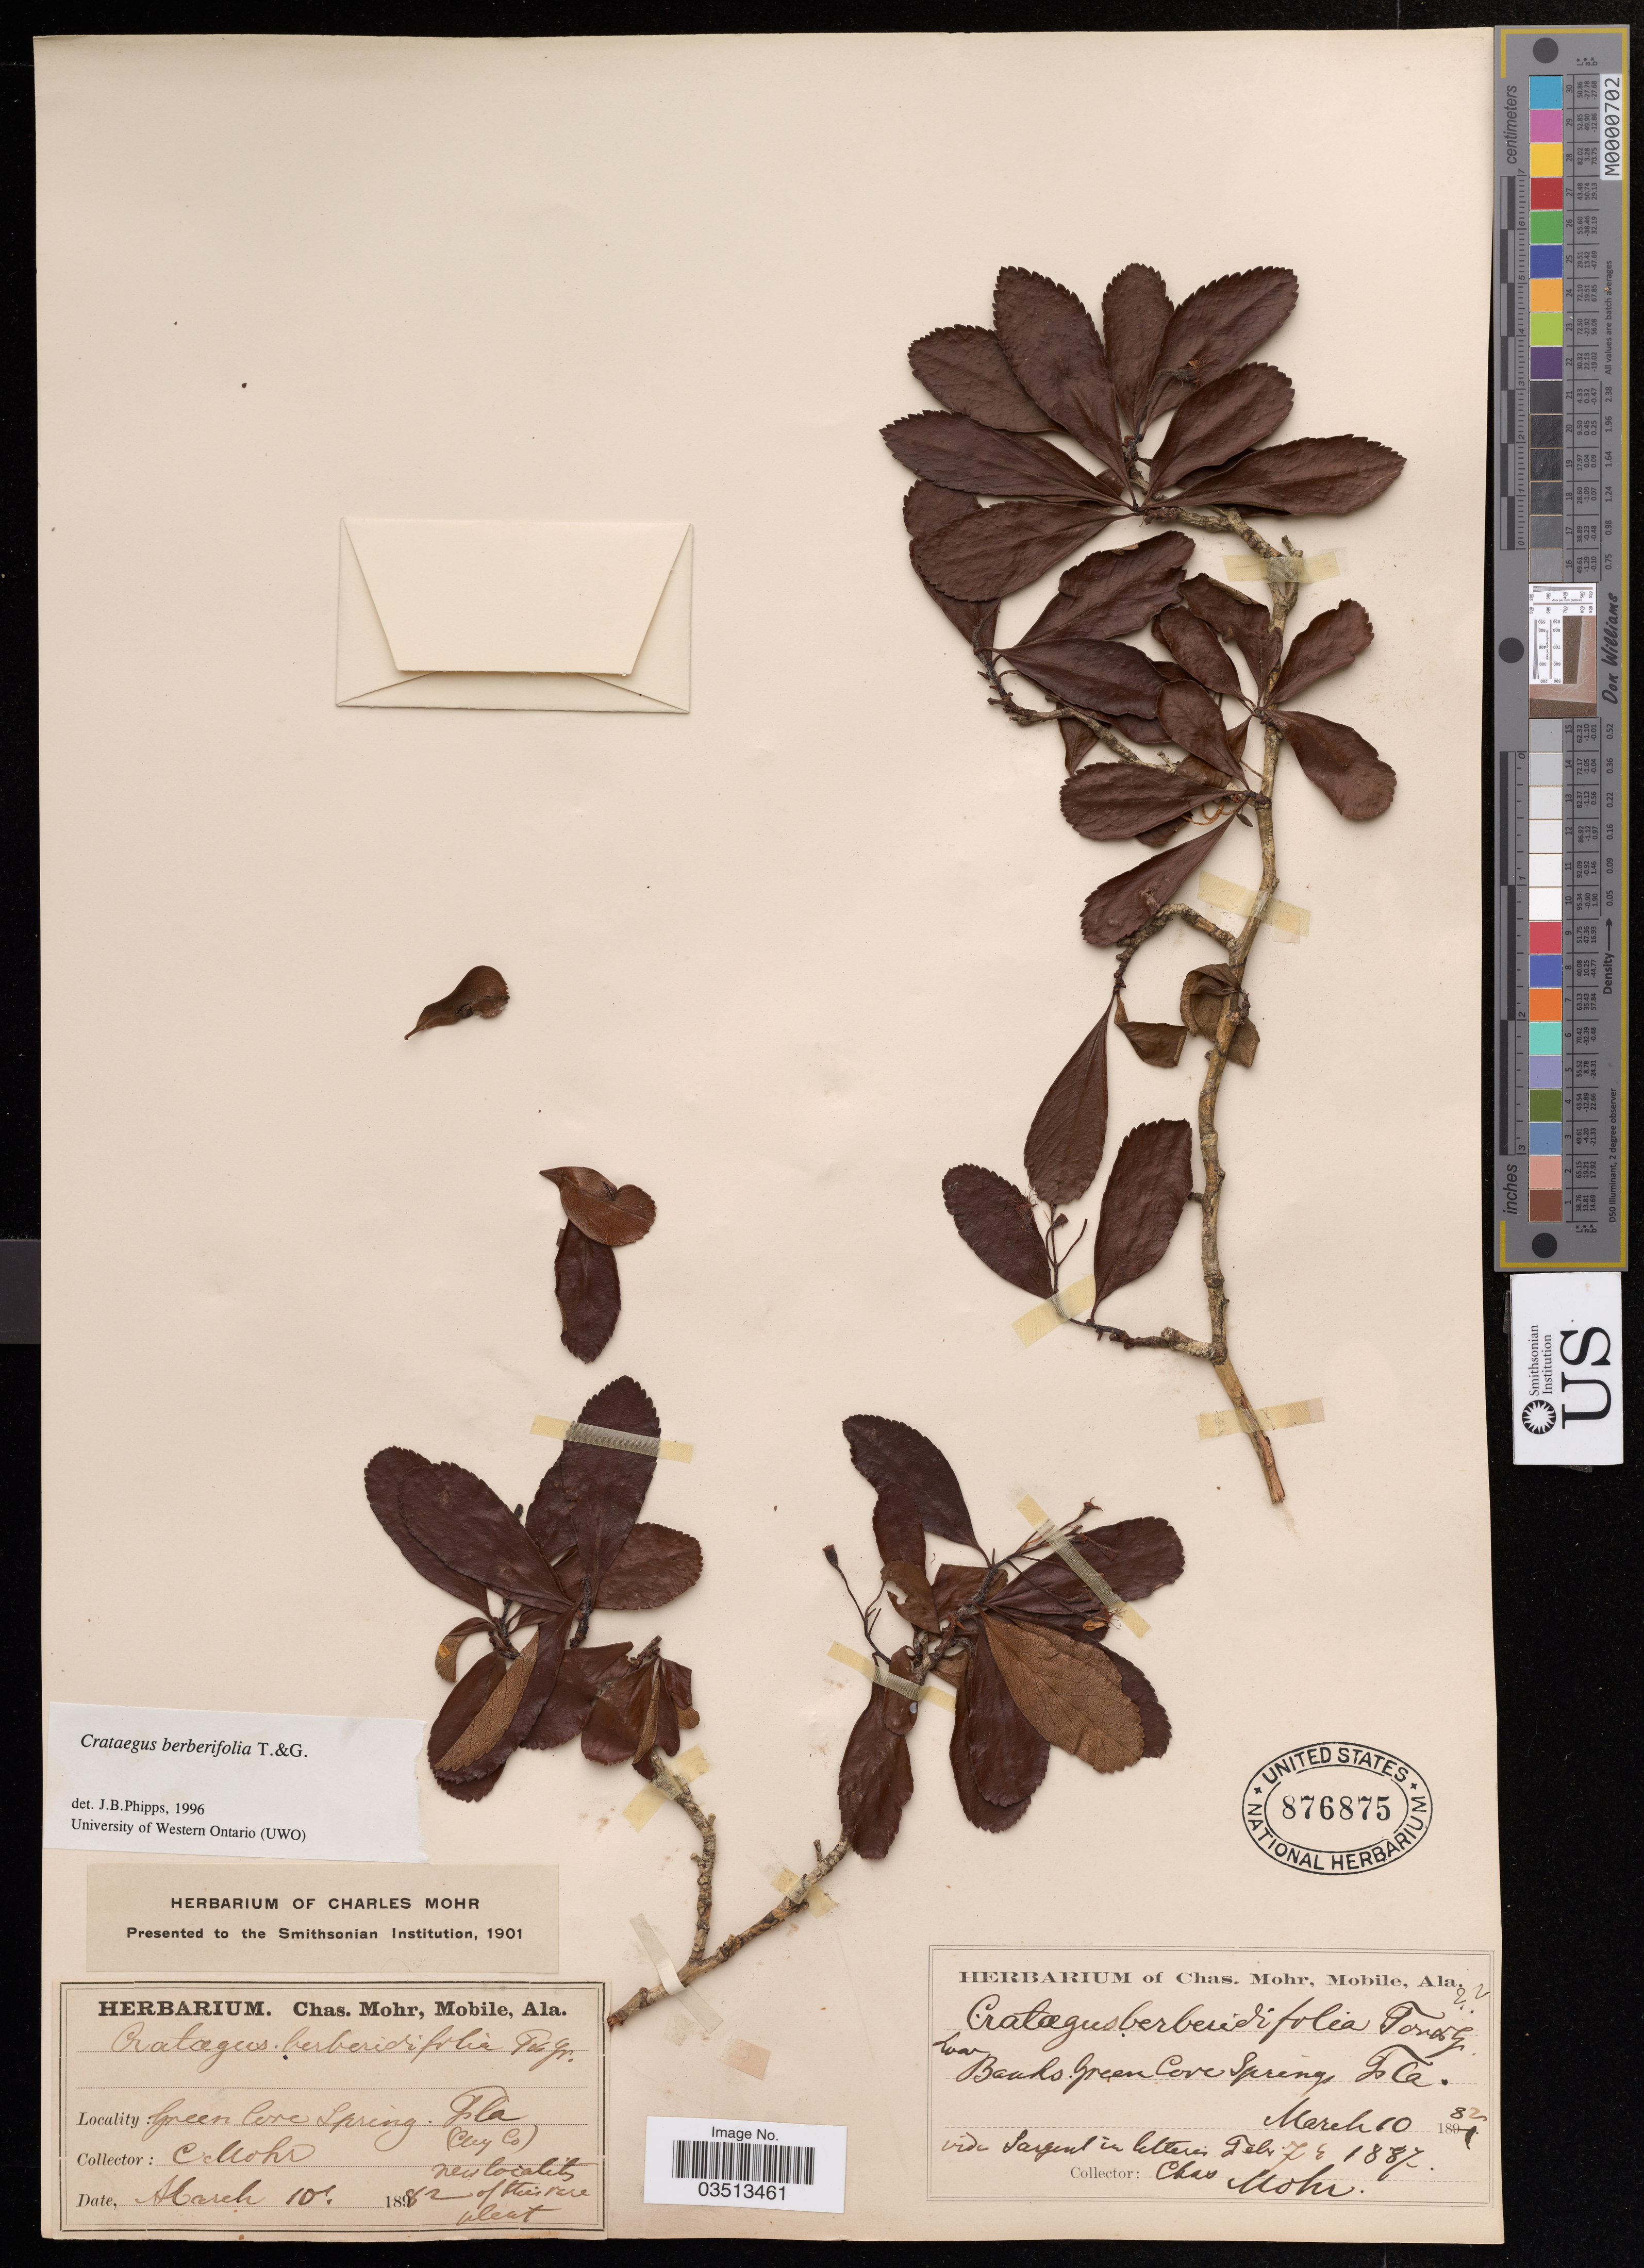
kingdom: Plantae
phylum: Tracheophyta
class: Magnoliopsida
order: Rosales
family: Rosaceae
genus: Crataegus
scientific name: Crataegus berberifolia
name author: Torr. & A. Gray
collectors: Mohr, C. T. (herbarium)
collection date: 1882-03-10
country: United States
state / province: Alabama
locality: Green Cove Spring. Fla (Clay Co). Low banks Green Core Spring.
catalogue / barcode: US 876875